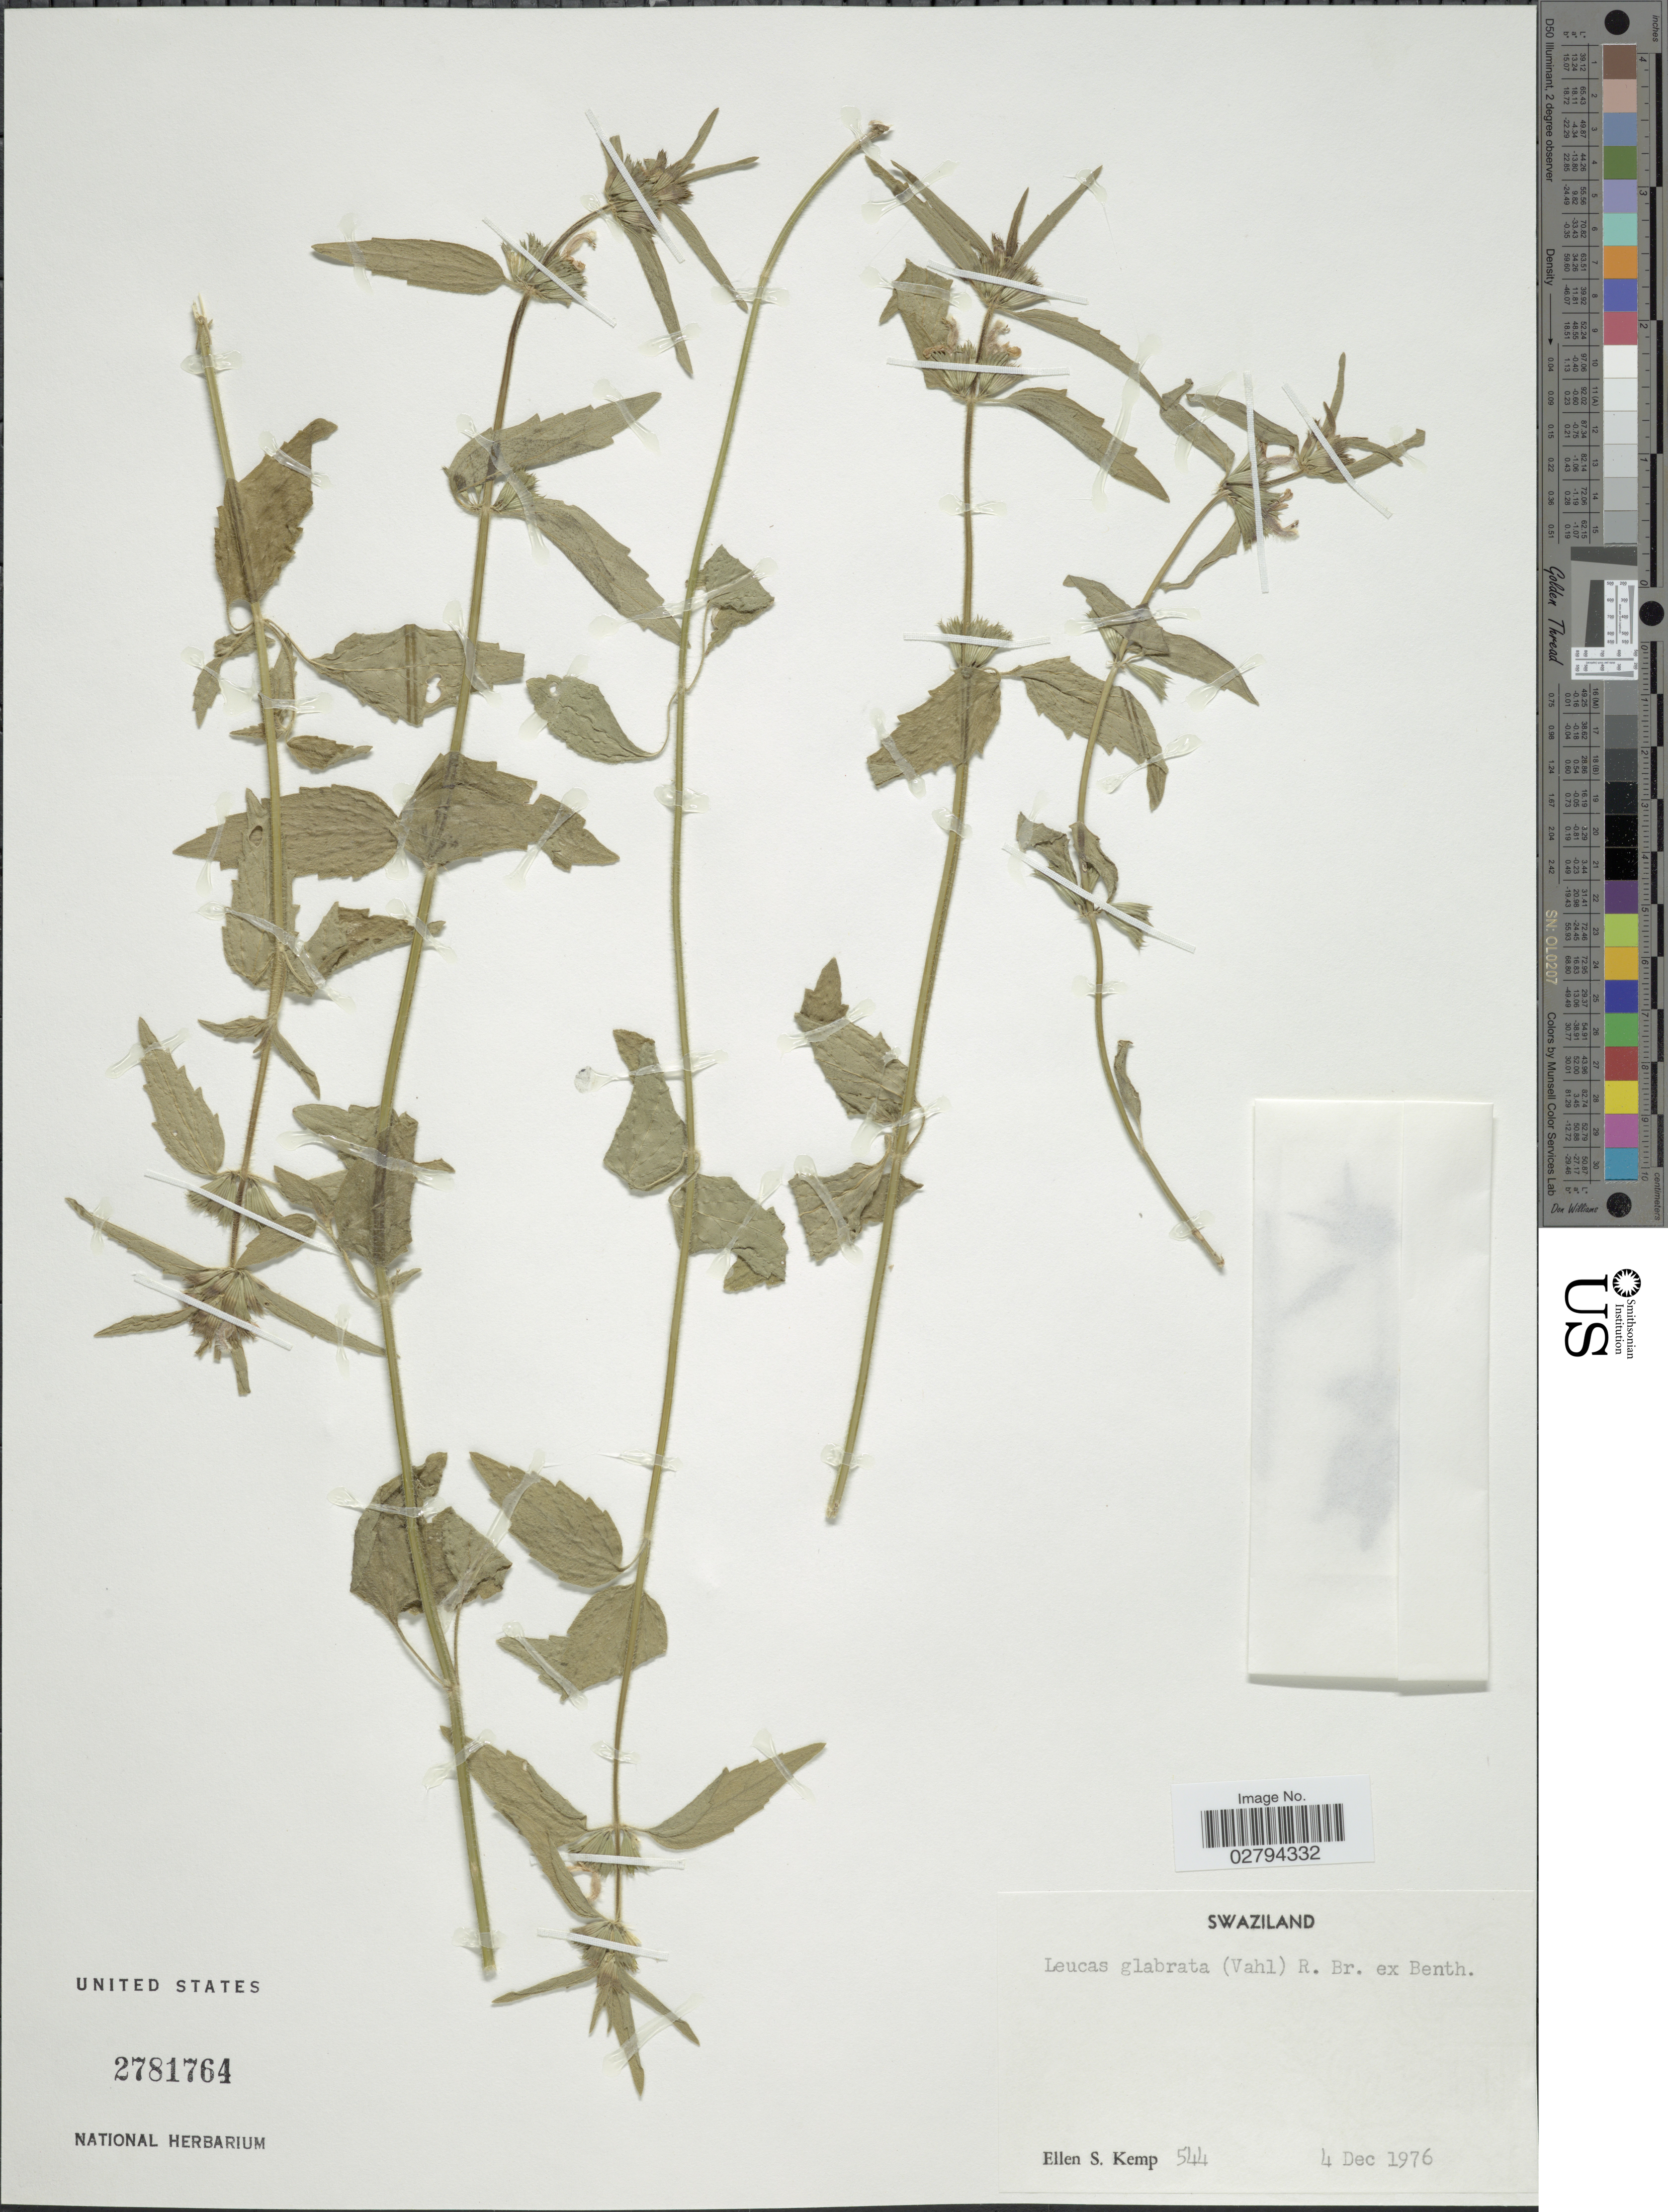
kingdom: Plantae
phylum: Tracheophyta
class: Magnoliopsida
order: Lamiales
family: Lamiaceae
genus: Leucas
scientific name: Leucas glabrata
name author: (Vahl) Sm.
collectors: E. S. Kemp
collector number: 544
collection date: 1976-12-04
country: Eswatini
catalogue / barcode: US 2781764